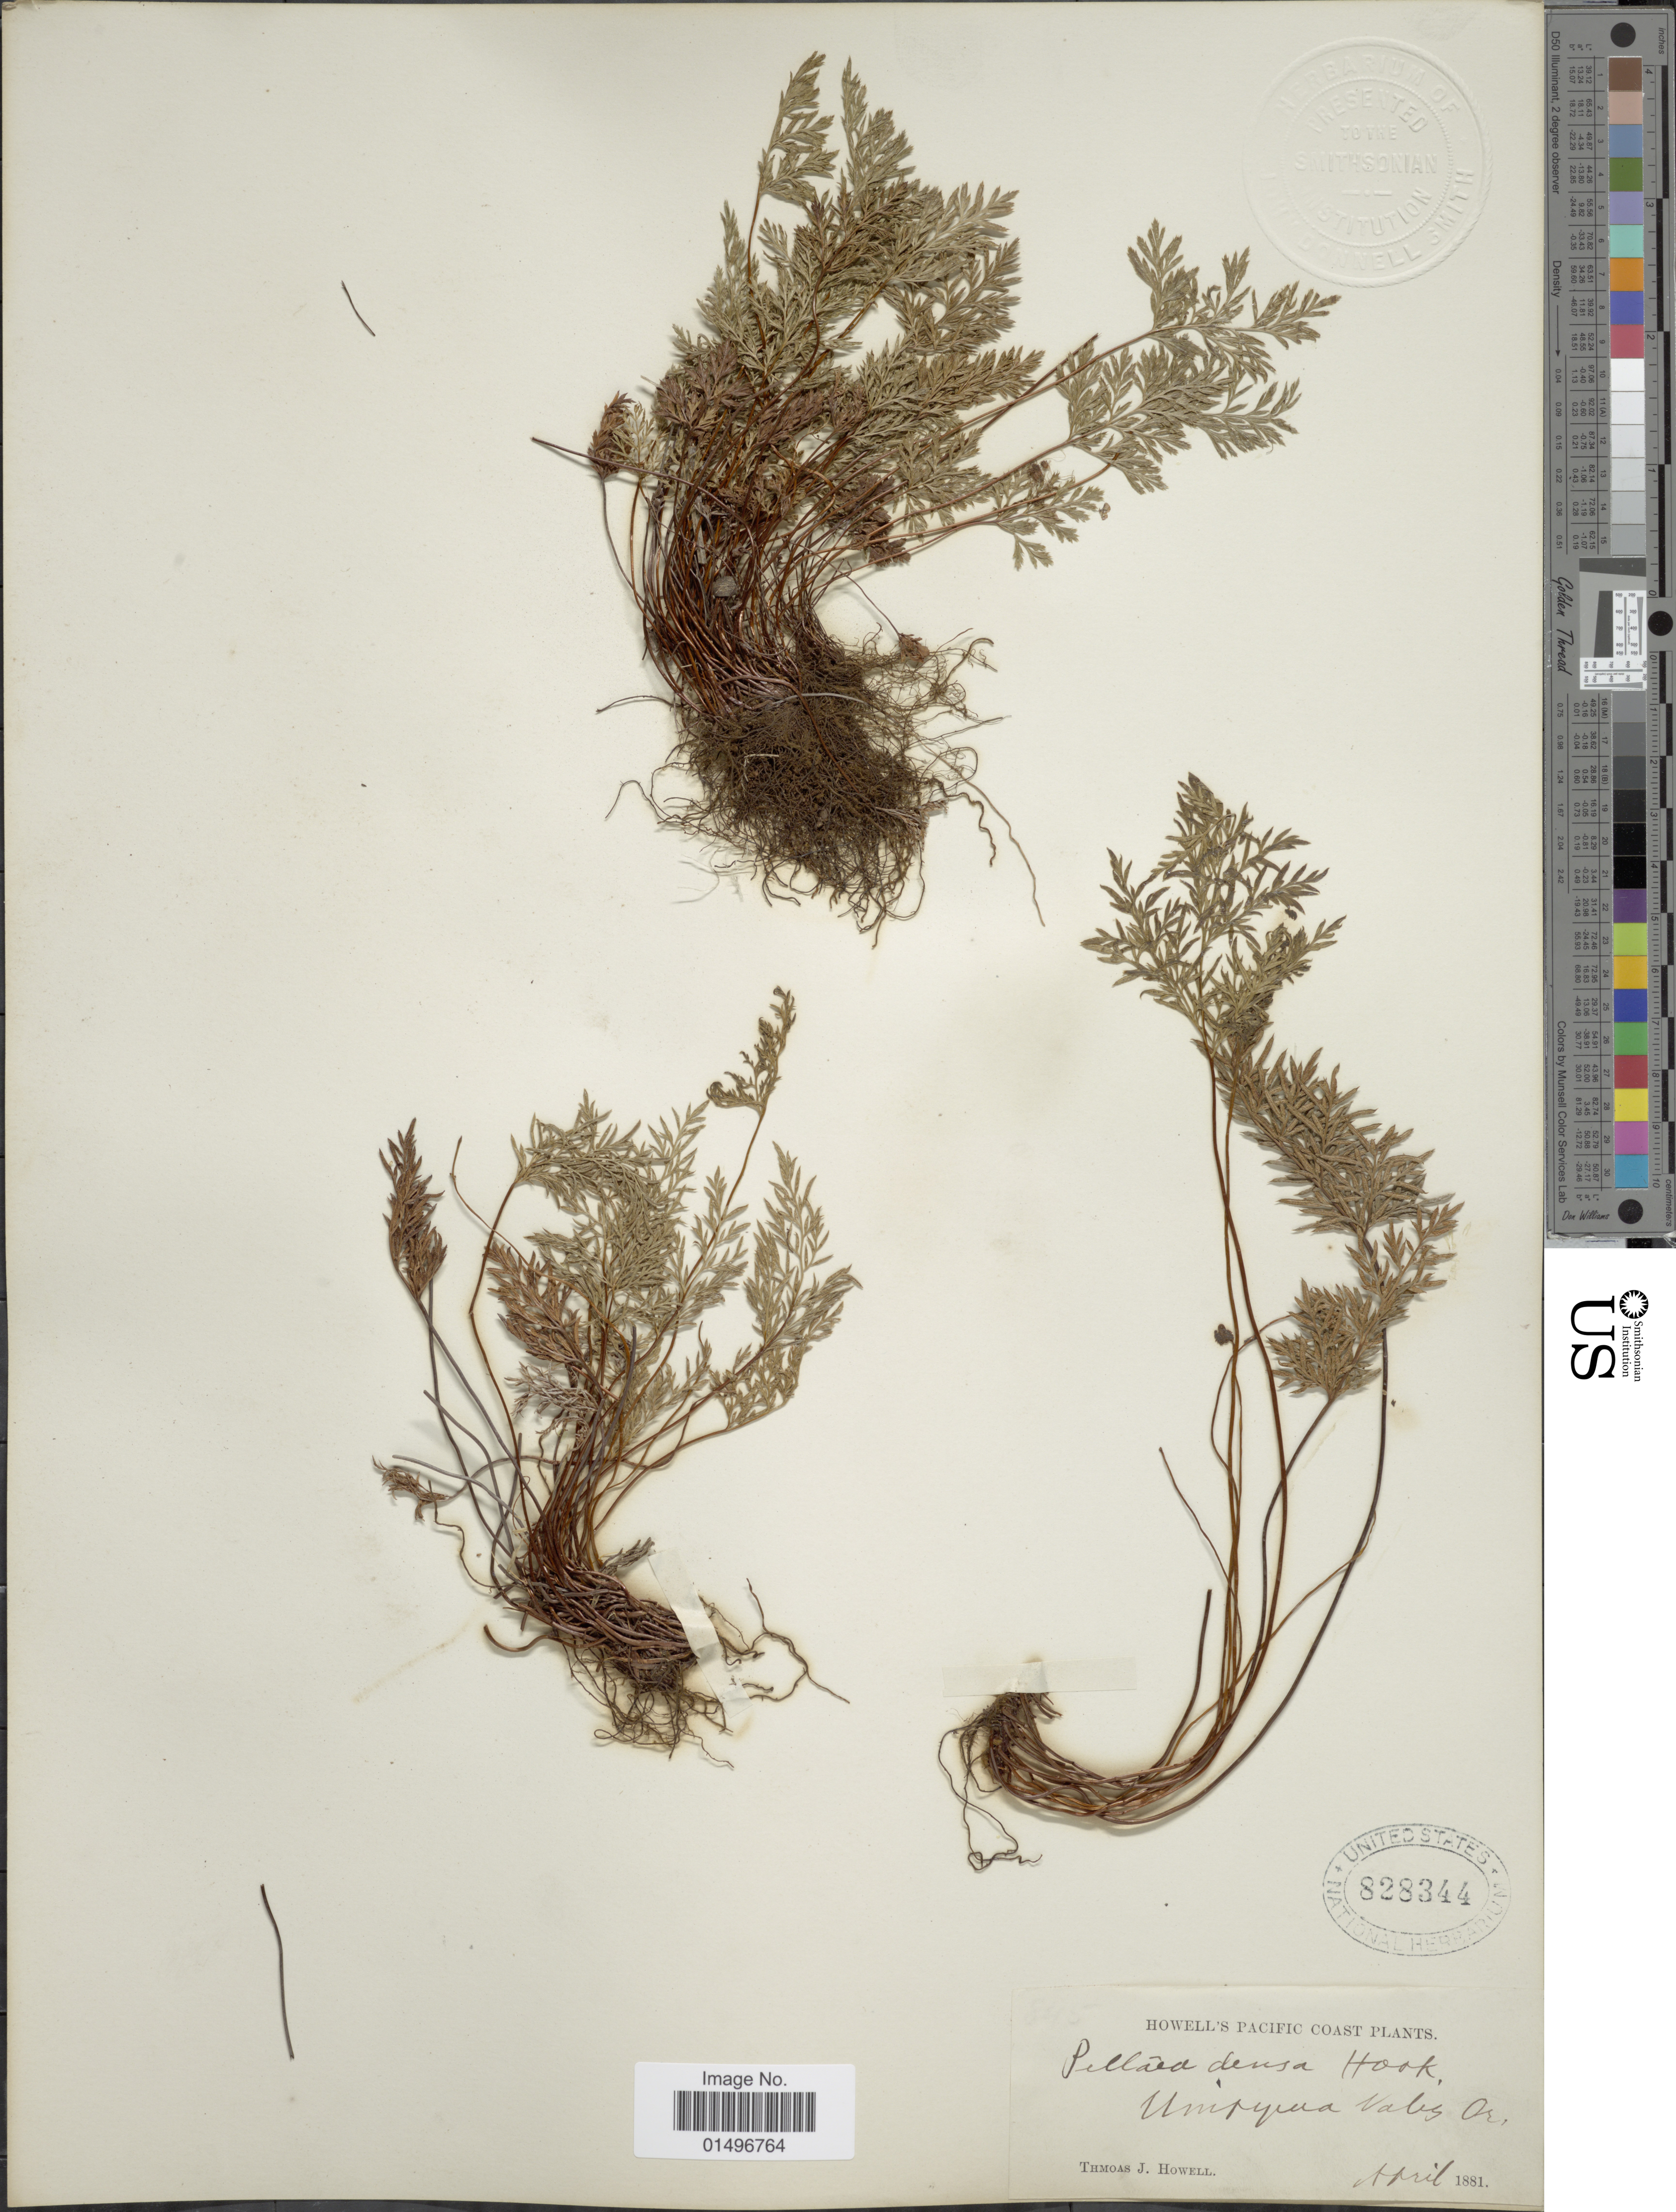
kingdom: Plantae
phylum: Tracheophyta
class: Polypodiopsida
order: Polypodiales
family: Pteridaceae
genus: Aspidotis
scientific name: Aspidotis densa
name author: (Brack.) Lellinger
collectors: T. J. Howell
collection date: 1881-04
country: United States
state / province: Oregon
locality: Oregon, Umpqua Valley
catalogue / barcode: US 828344